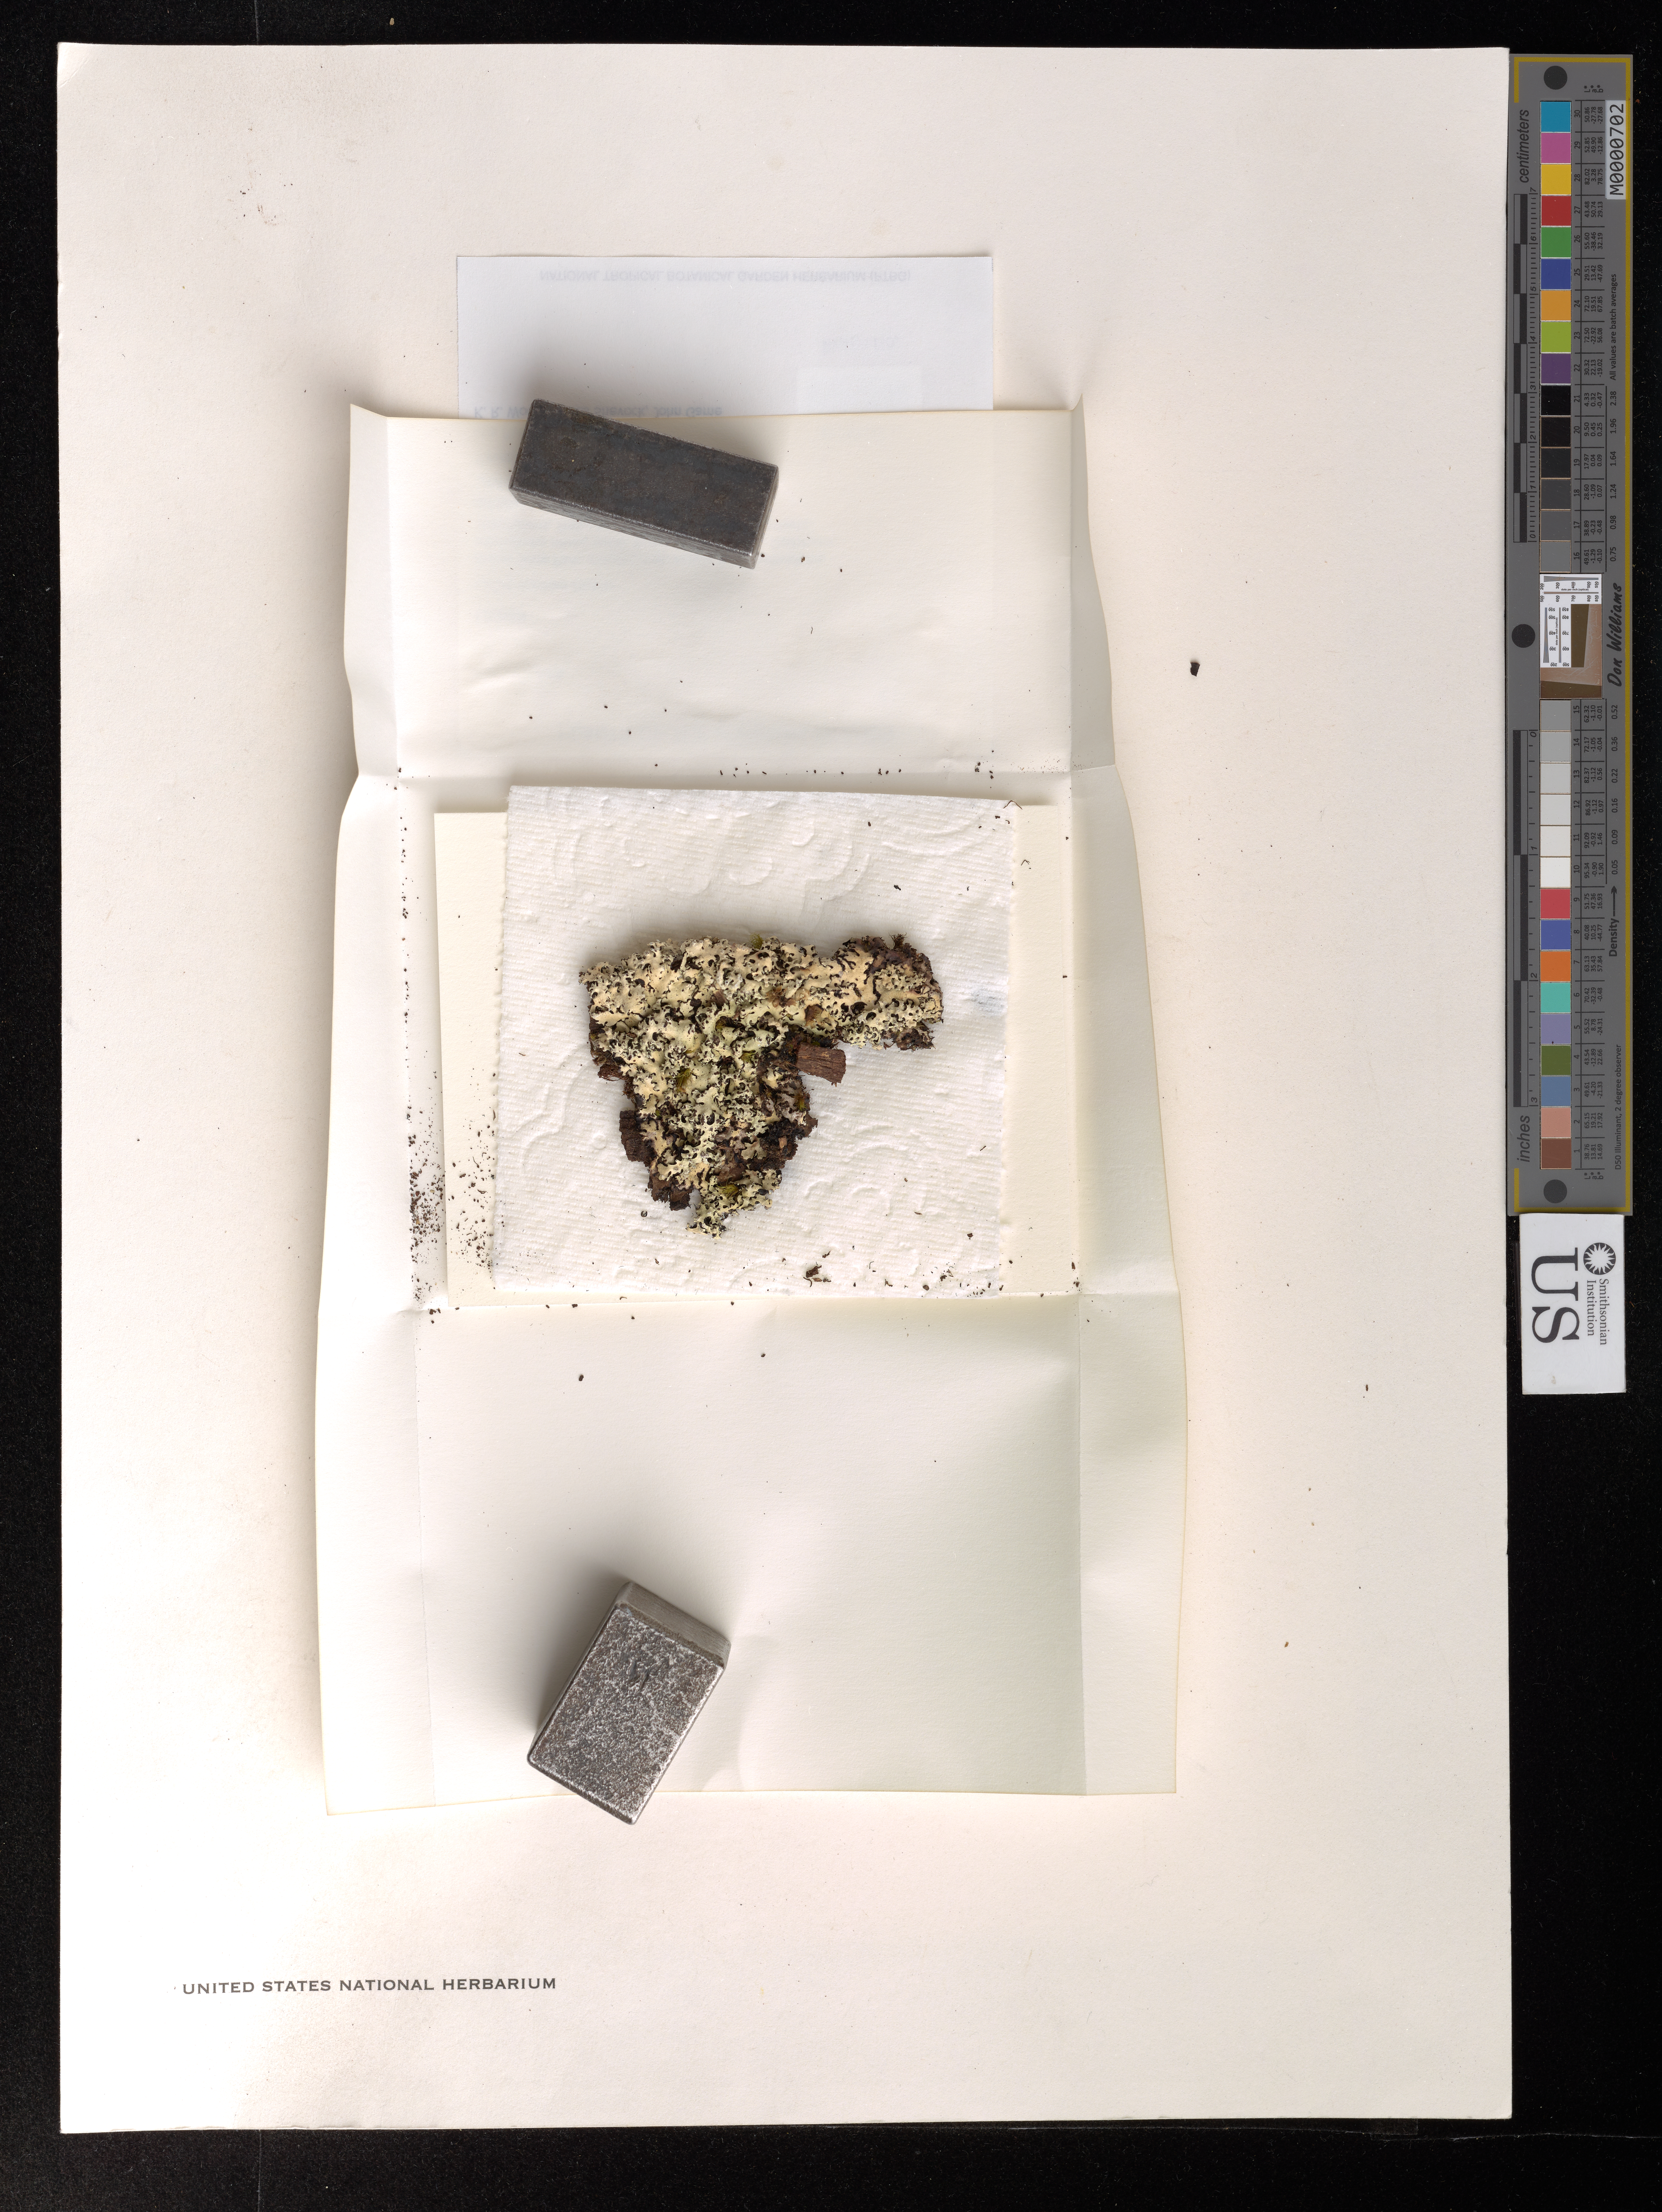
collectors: T. W. Flynn, J. R. Shevock & J. Game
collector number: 8053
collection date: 2015-01-23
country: United States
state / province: Hawaii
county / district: Kauai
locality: Kauai Waimea District. Kokee State Park. Honopu trail.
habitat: Acacia koa/Metrosideros poylmorpha mixed mesic forest. W/ Psychotria, Dodonaea, Dicranpteris, Melicope barbigera and Melicope anisata.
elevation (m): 8053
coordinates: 22.148540, -159.655400